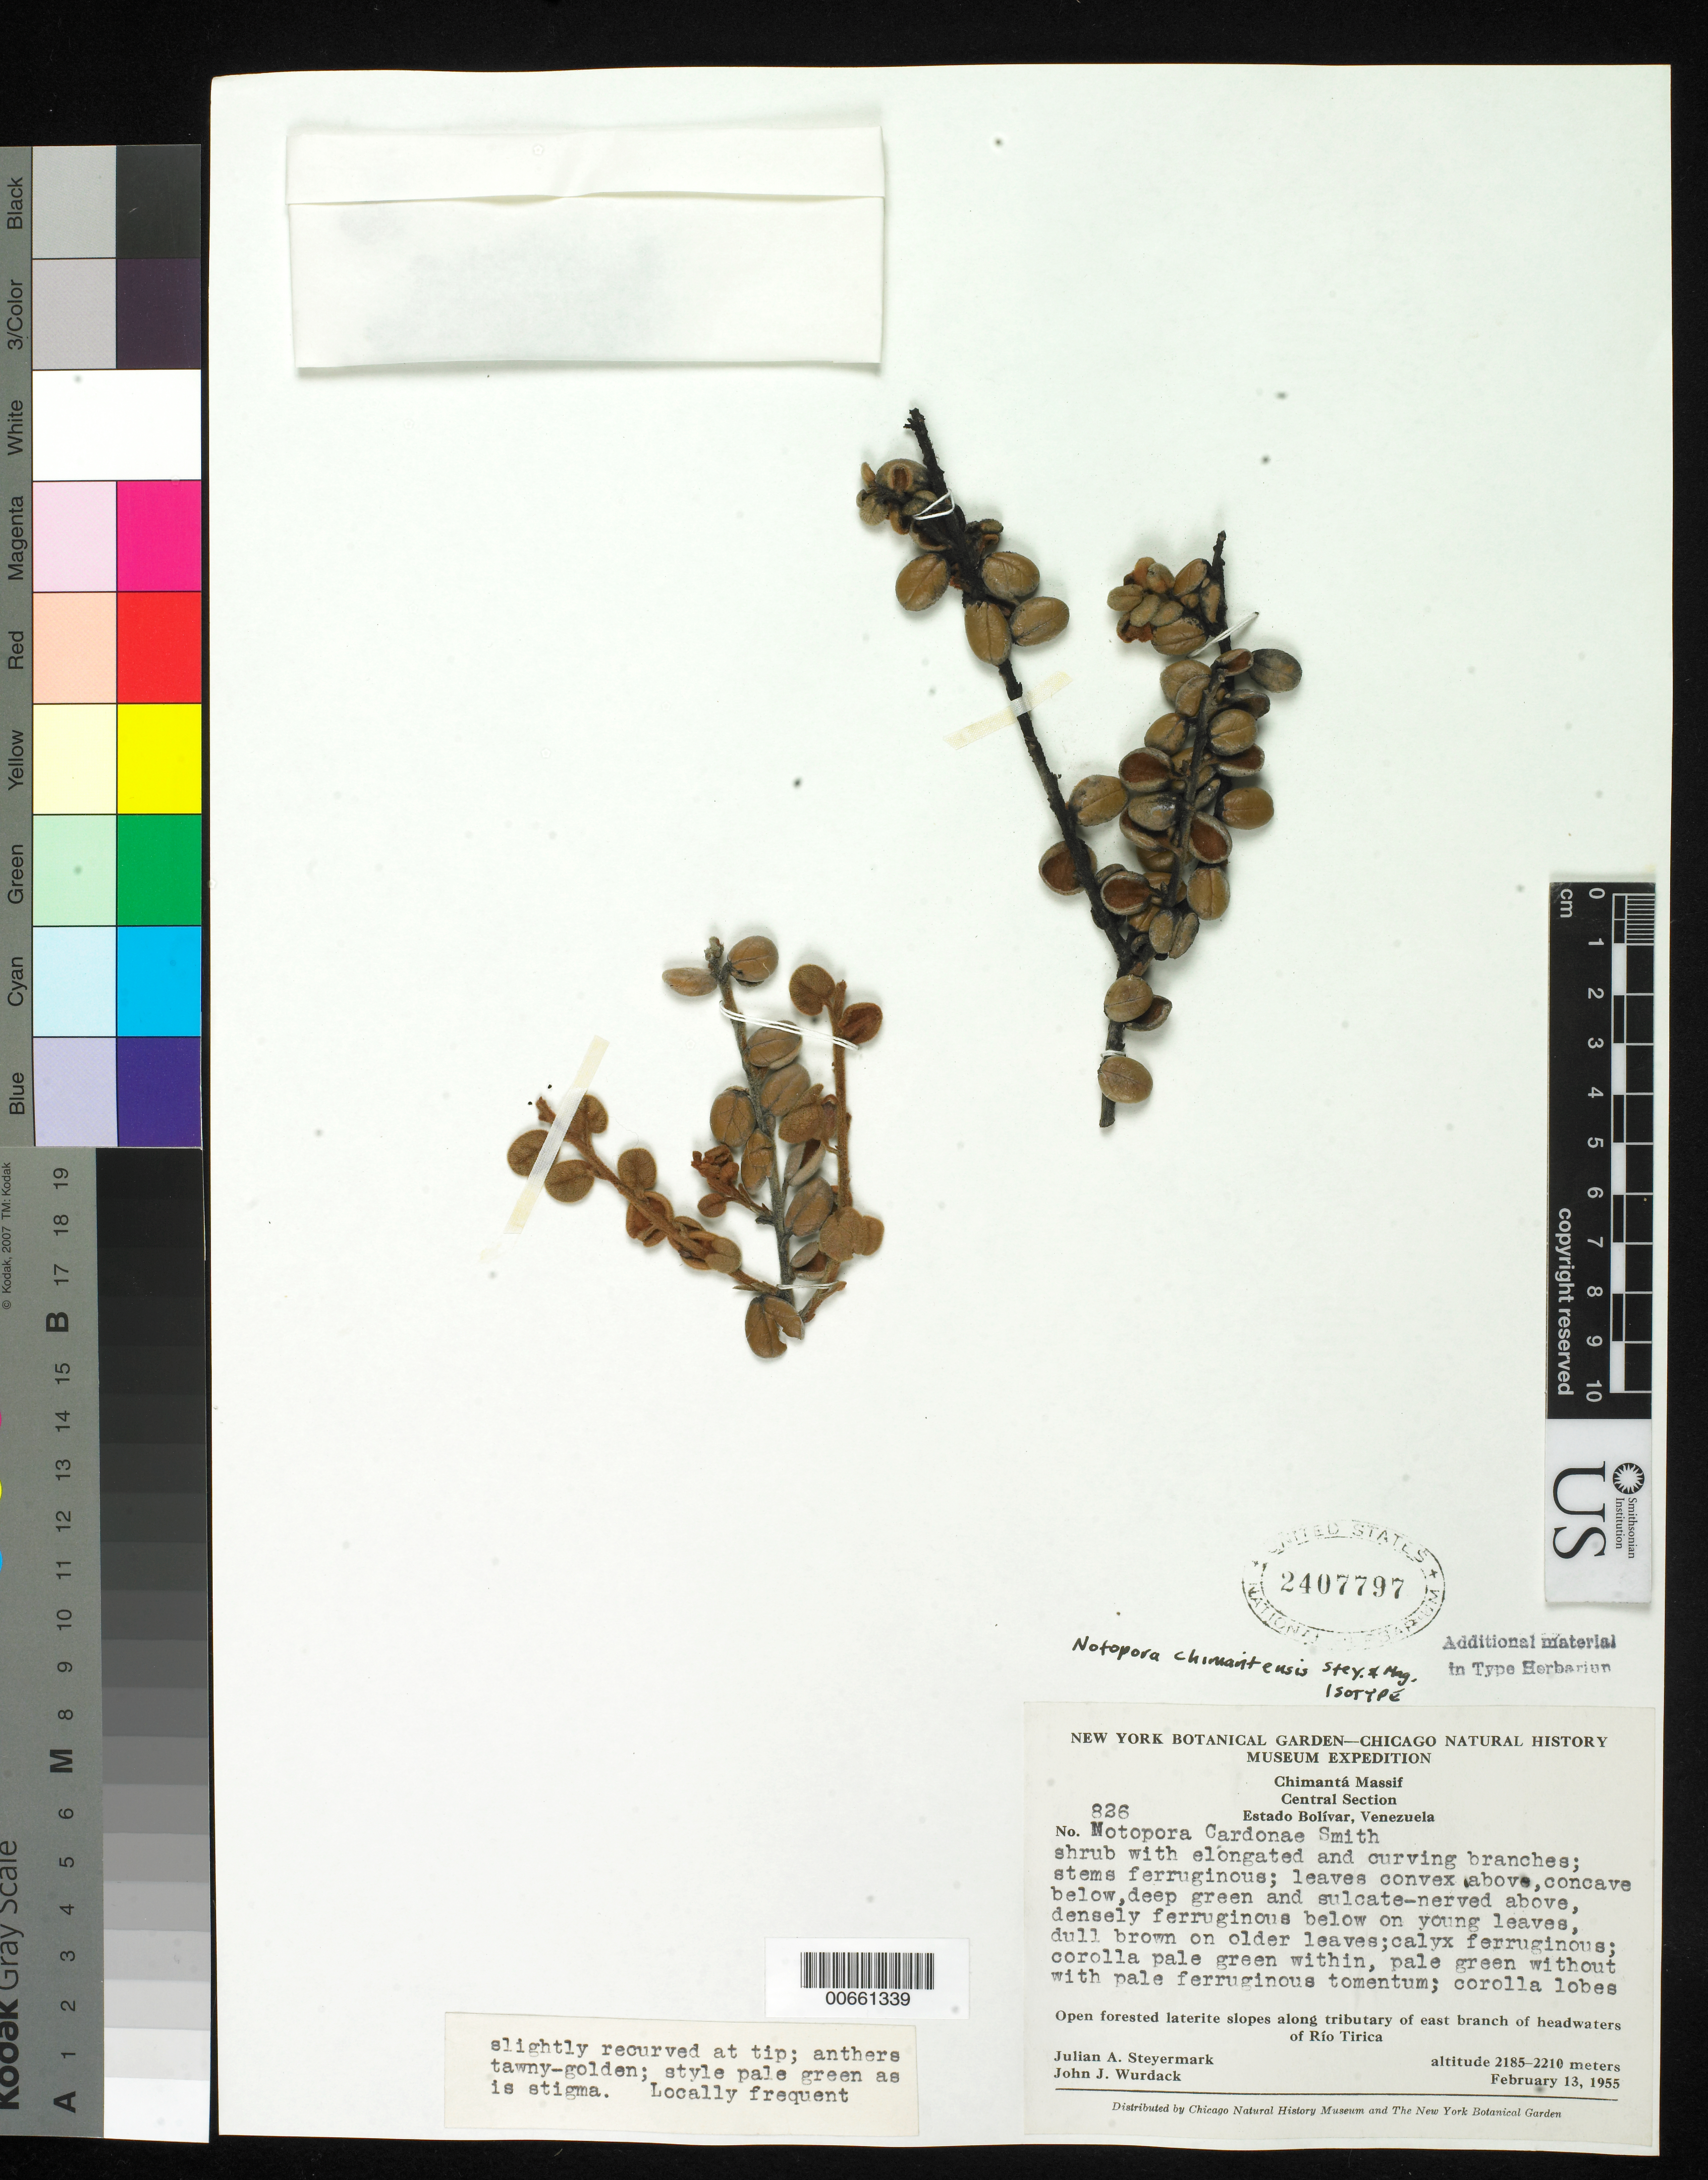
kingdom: Plantae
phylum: Tracheophyta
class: Magnoliopsida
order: Ericales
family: Ericaceae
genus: Notopora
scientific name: Notopora chimantensis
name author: Steyerm. & Maguire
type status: Isotype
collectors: J. Steyermark & J. J. Wurdack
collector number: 826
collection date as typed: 13 Feb 1955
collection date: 1955-02-13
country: Venezuela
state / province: Bolivar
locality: Chimanta Massif.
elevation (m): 2185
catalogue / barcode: US 2407797